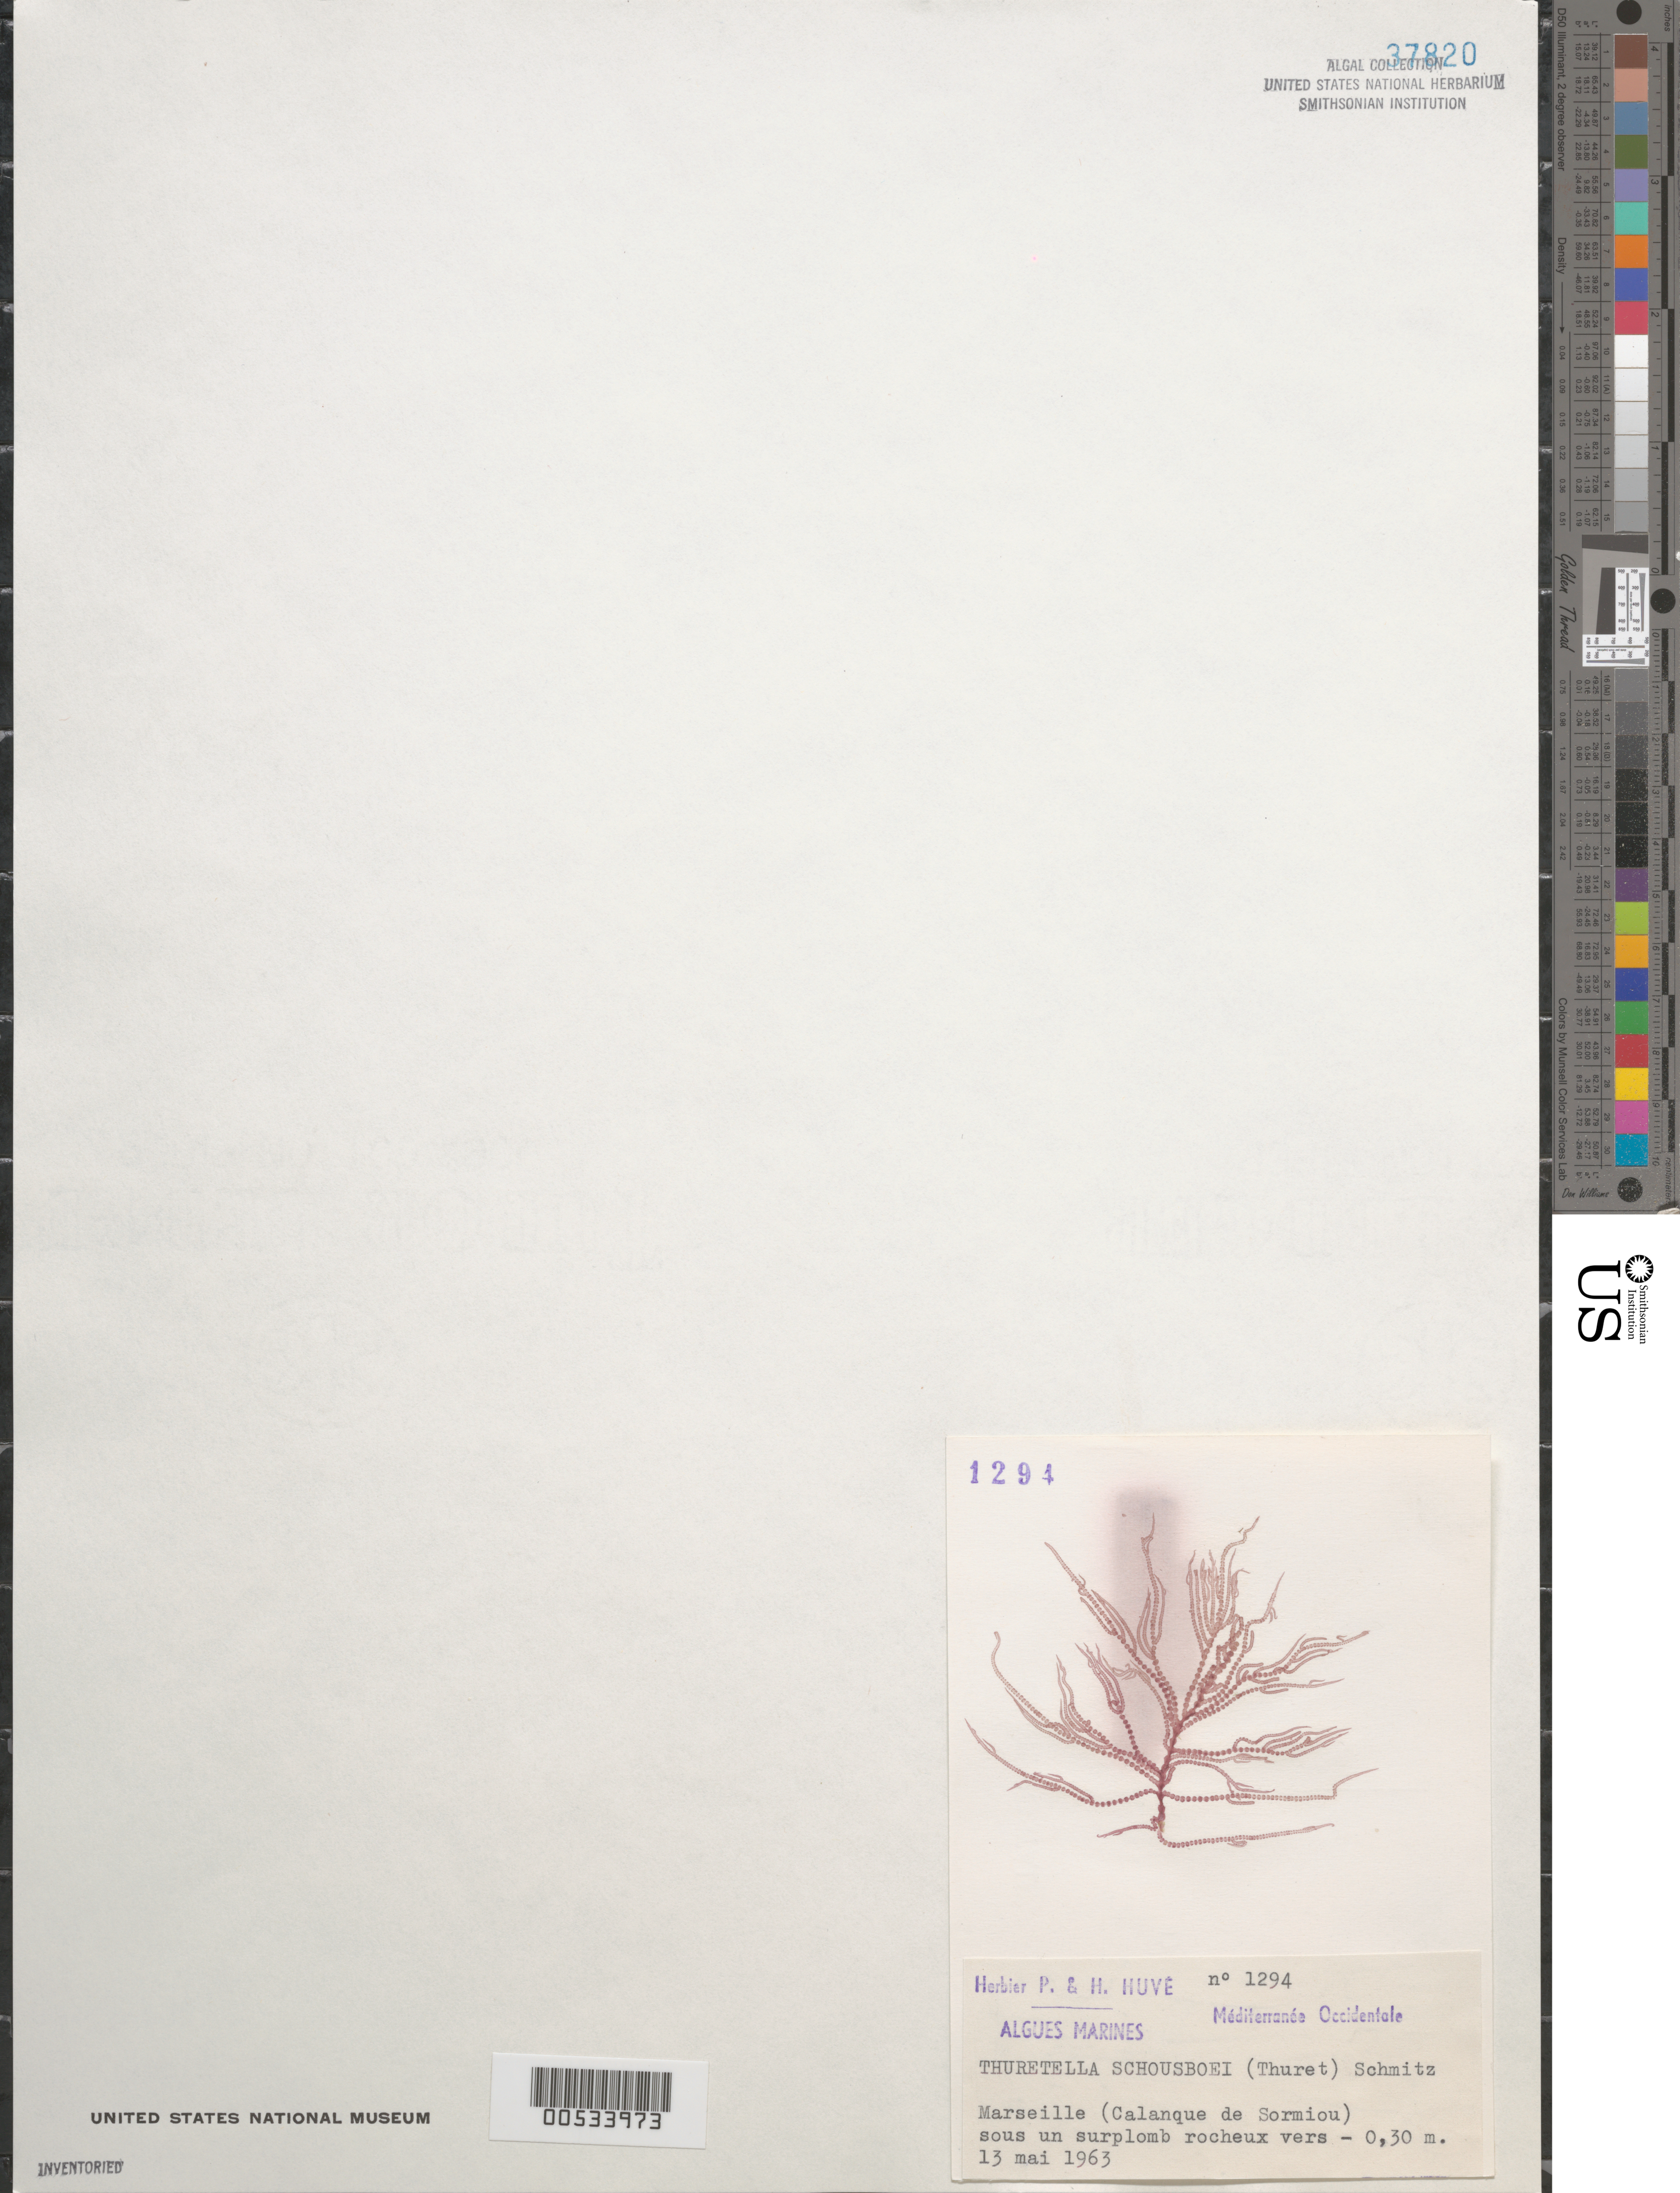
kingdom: Plantae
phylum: Rhodophyta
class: Florideophyceae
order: Gigartinales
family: Gloiosiphoniaceae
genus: Thuretella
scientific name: Thuretella schousboei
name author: (V. Thuret) F. Schmitz in F. Schmitz & Hauptfleisch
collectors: P. Huve & H. Huve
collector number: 1294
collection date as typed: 13 May 1963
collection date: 1963-05-13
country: France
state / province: Provence-Alpes-Côte d'Azur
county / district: Bouches-du-Rhône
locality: Calanque de Sormiou, Marseille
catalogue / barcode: US 37820